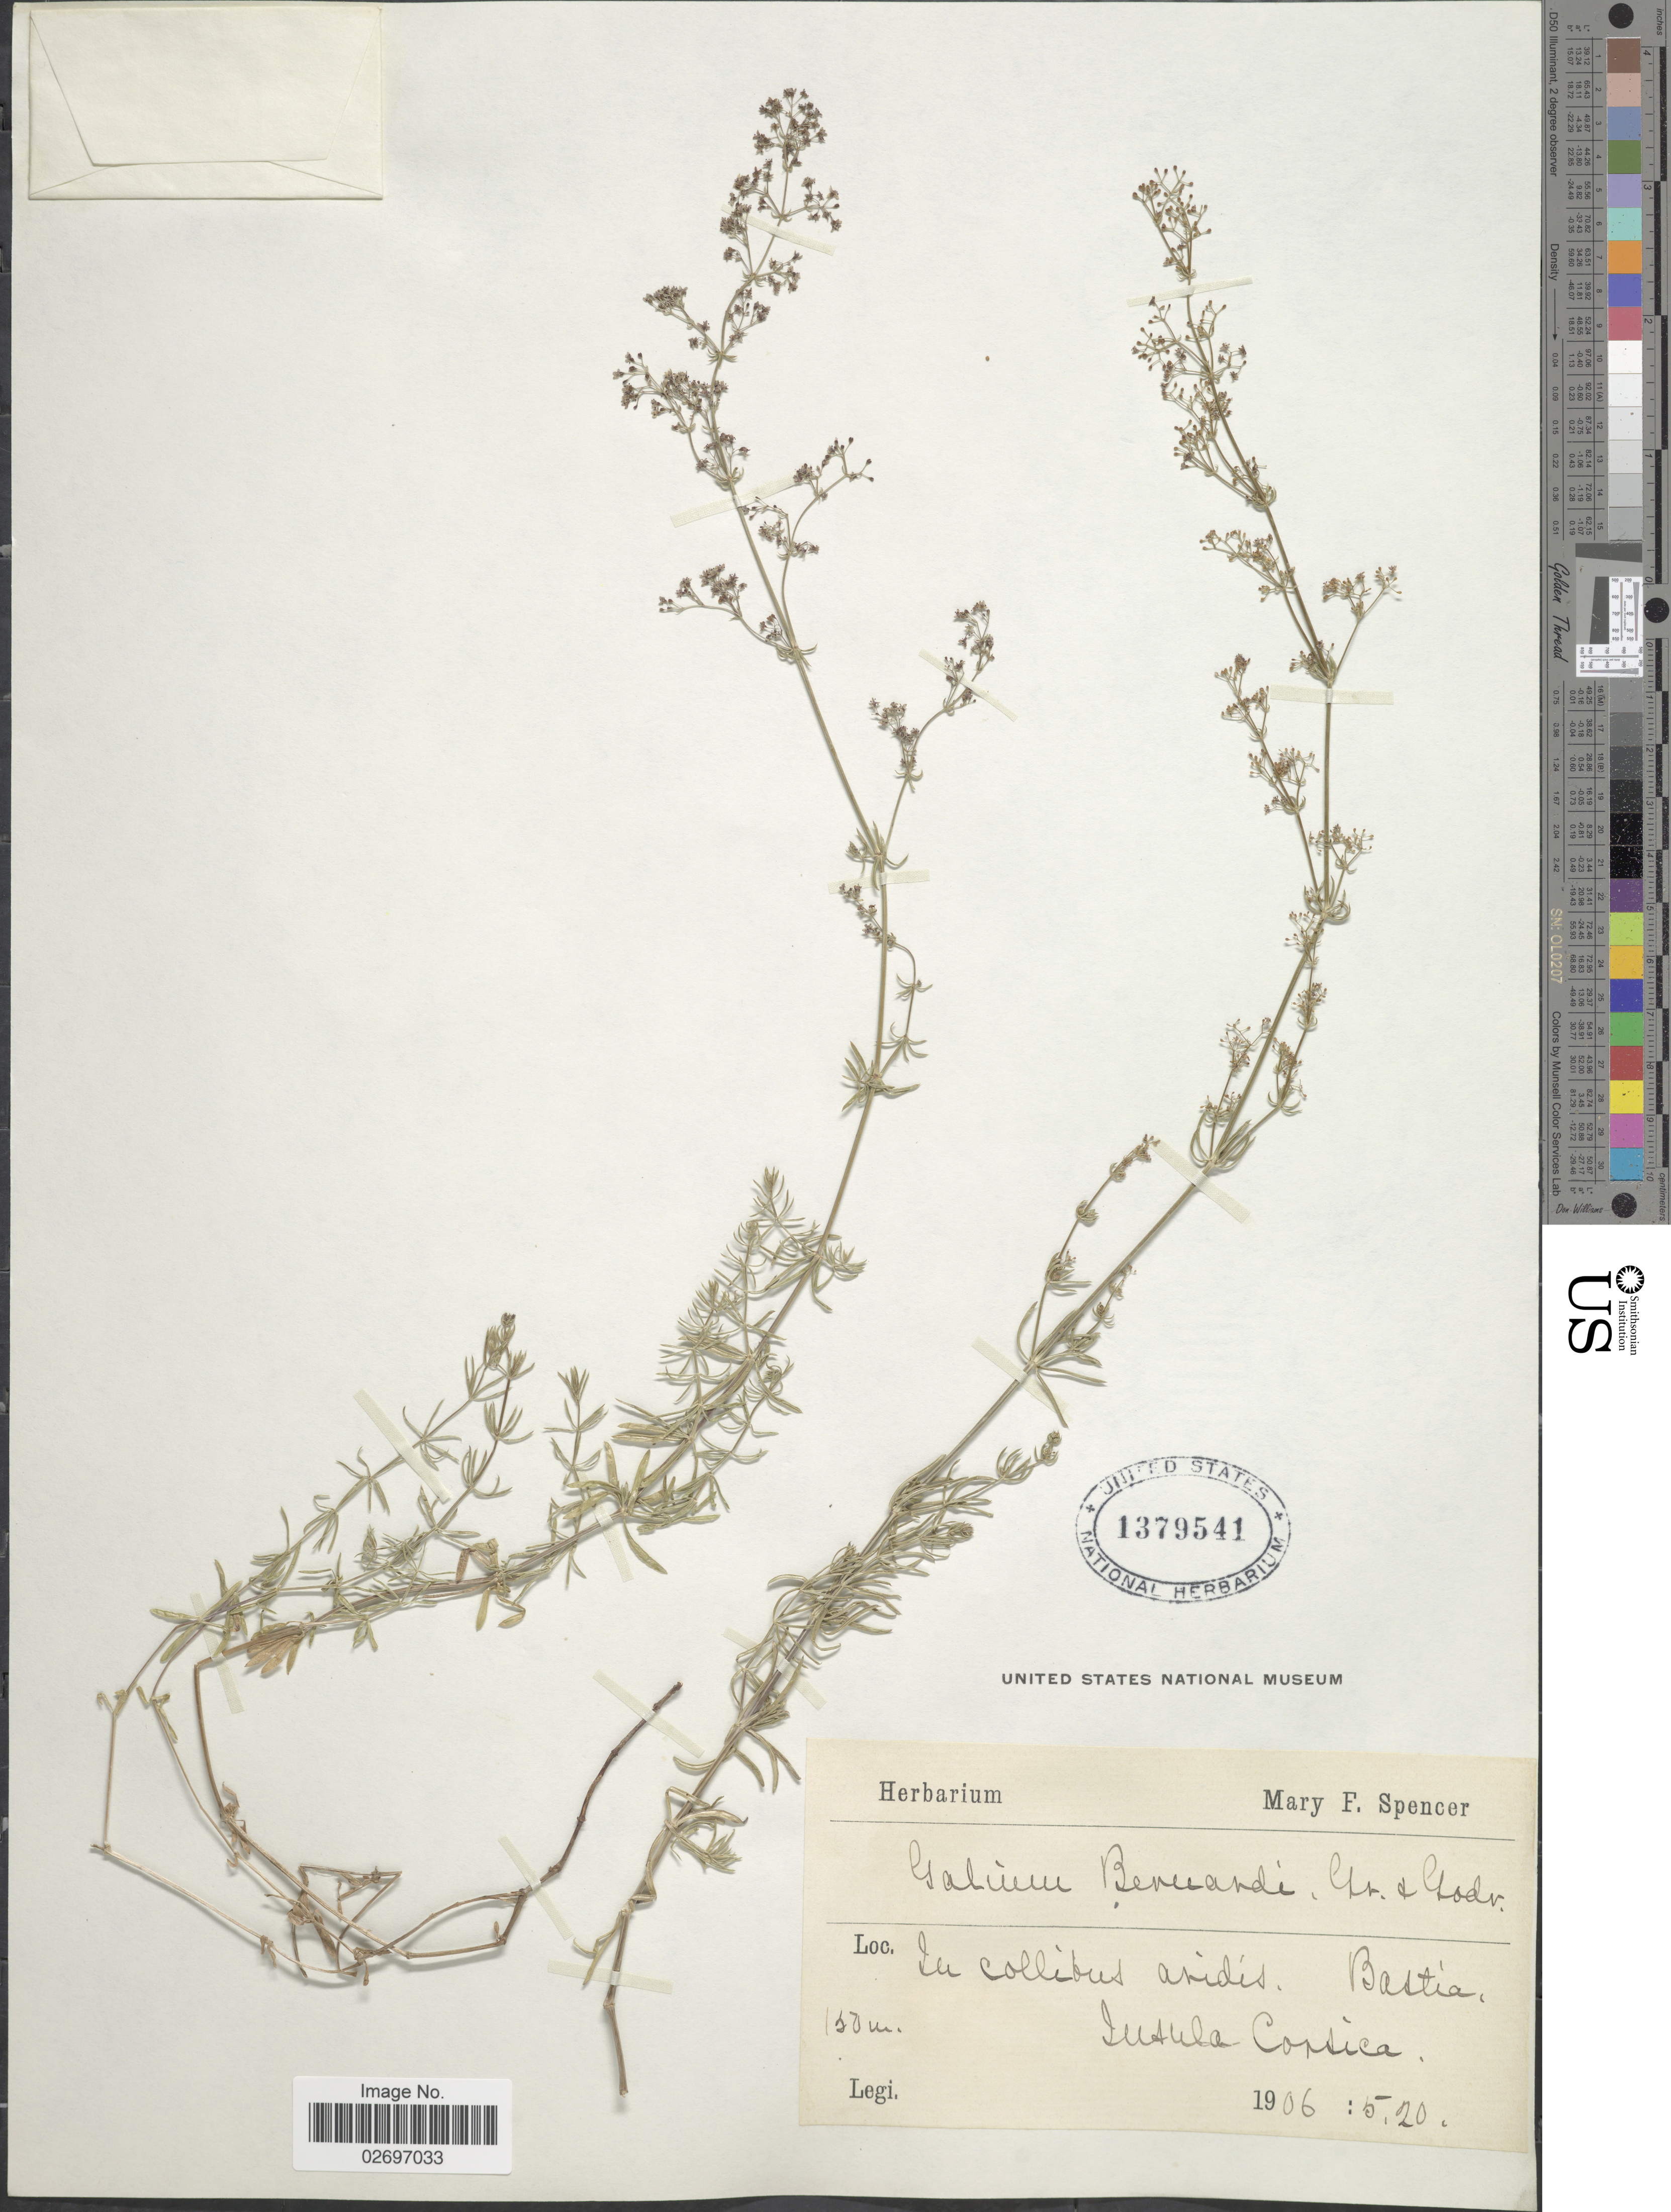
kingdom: Plantae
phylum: Tracheophyta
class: Magnoliopsida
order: Gentianales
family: Rubiaceae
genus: Galium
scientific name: Galium bernardii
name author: Gren. & Godr.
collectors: M. Spencer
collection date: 1906-05-20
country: France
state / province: Corsica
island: Corse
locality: In collibus aridis, bastia, Insula Corsica.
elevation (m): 150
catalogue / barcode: US 1379541